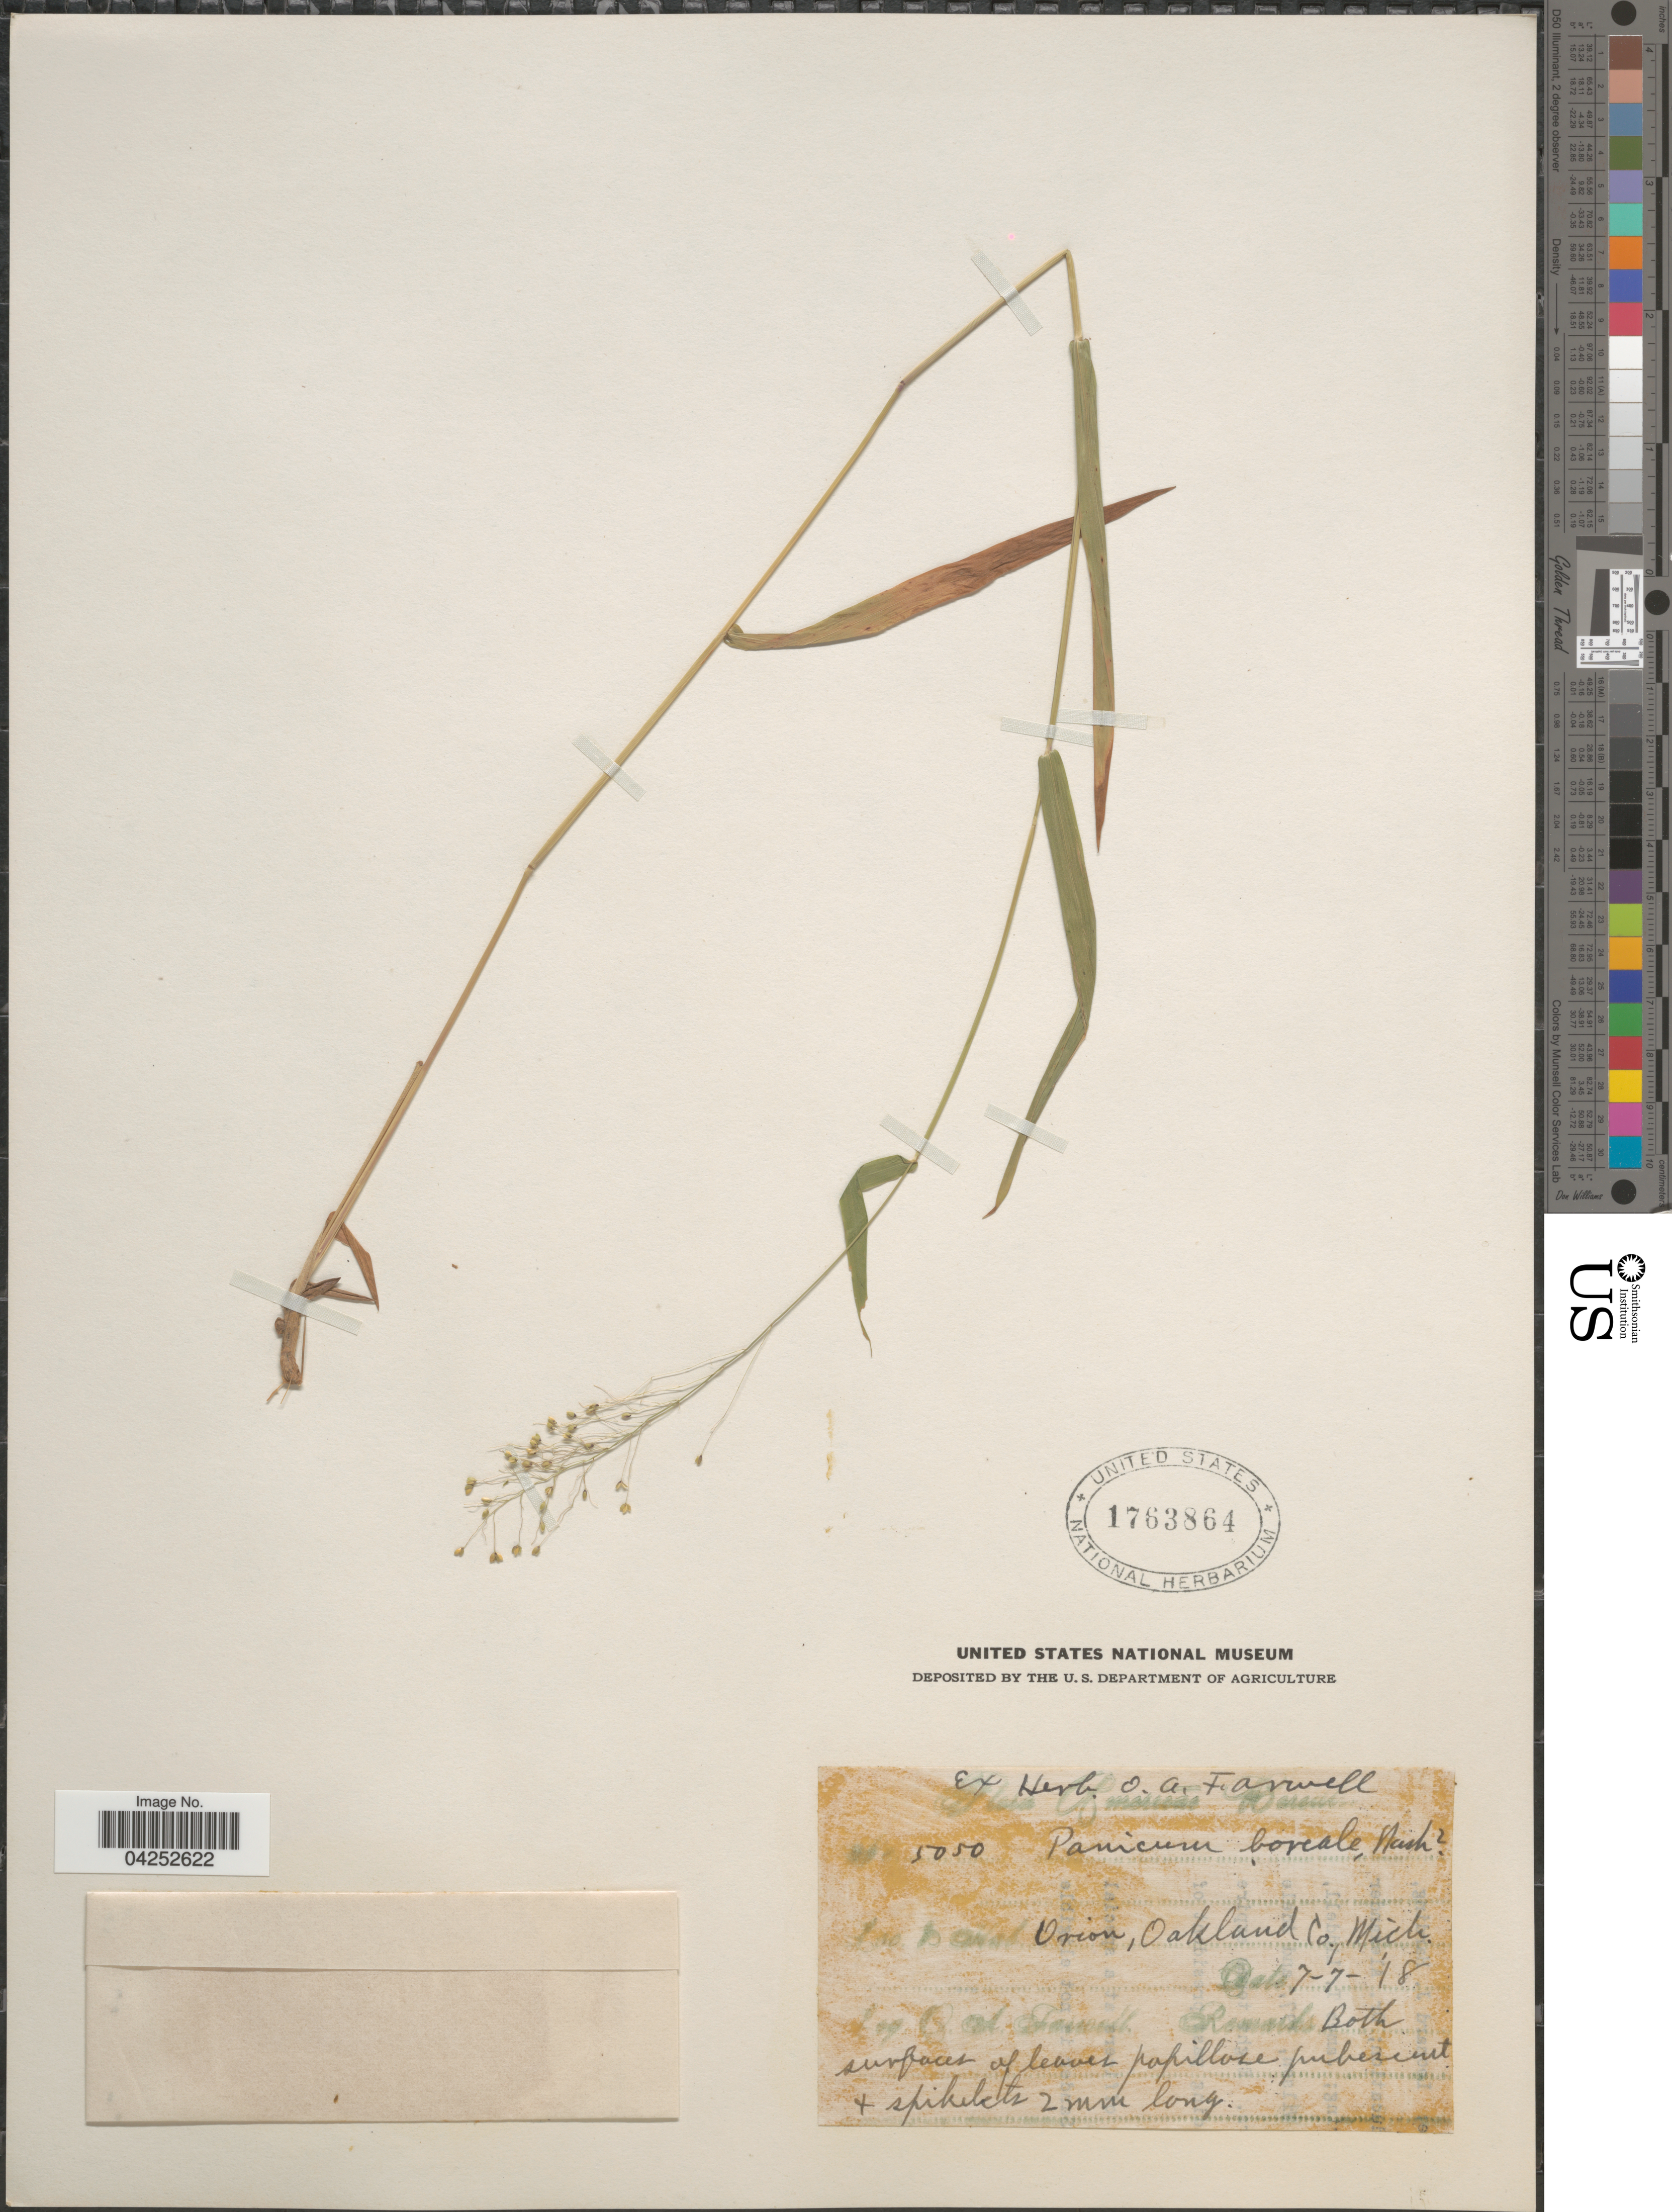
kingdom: Plantae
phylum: Tracheophyta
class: Liliopsida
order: Poales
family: Poaceae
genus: Dichanthelium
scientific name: Dichanthelium boreale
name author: (Nash) Freckmann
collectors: Ex herb. O. A. Farwell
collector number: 5050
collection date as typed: Transcribed d/m/y: 7/7/18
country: United States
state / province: Michigan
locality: Orion, Oakland Co.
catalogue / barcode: US 1763864